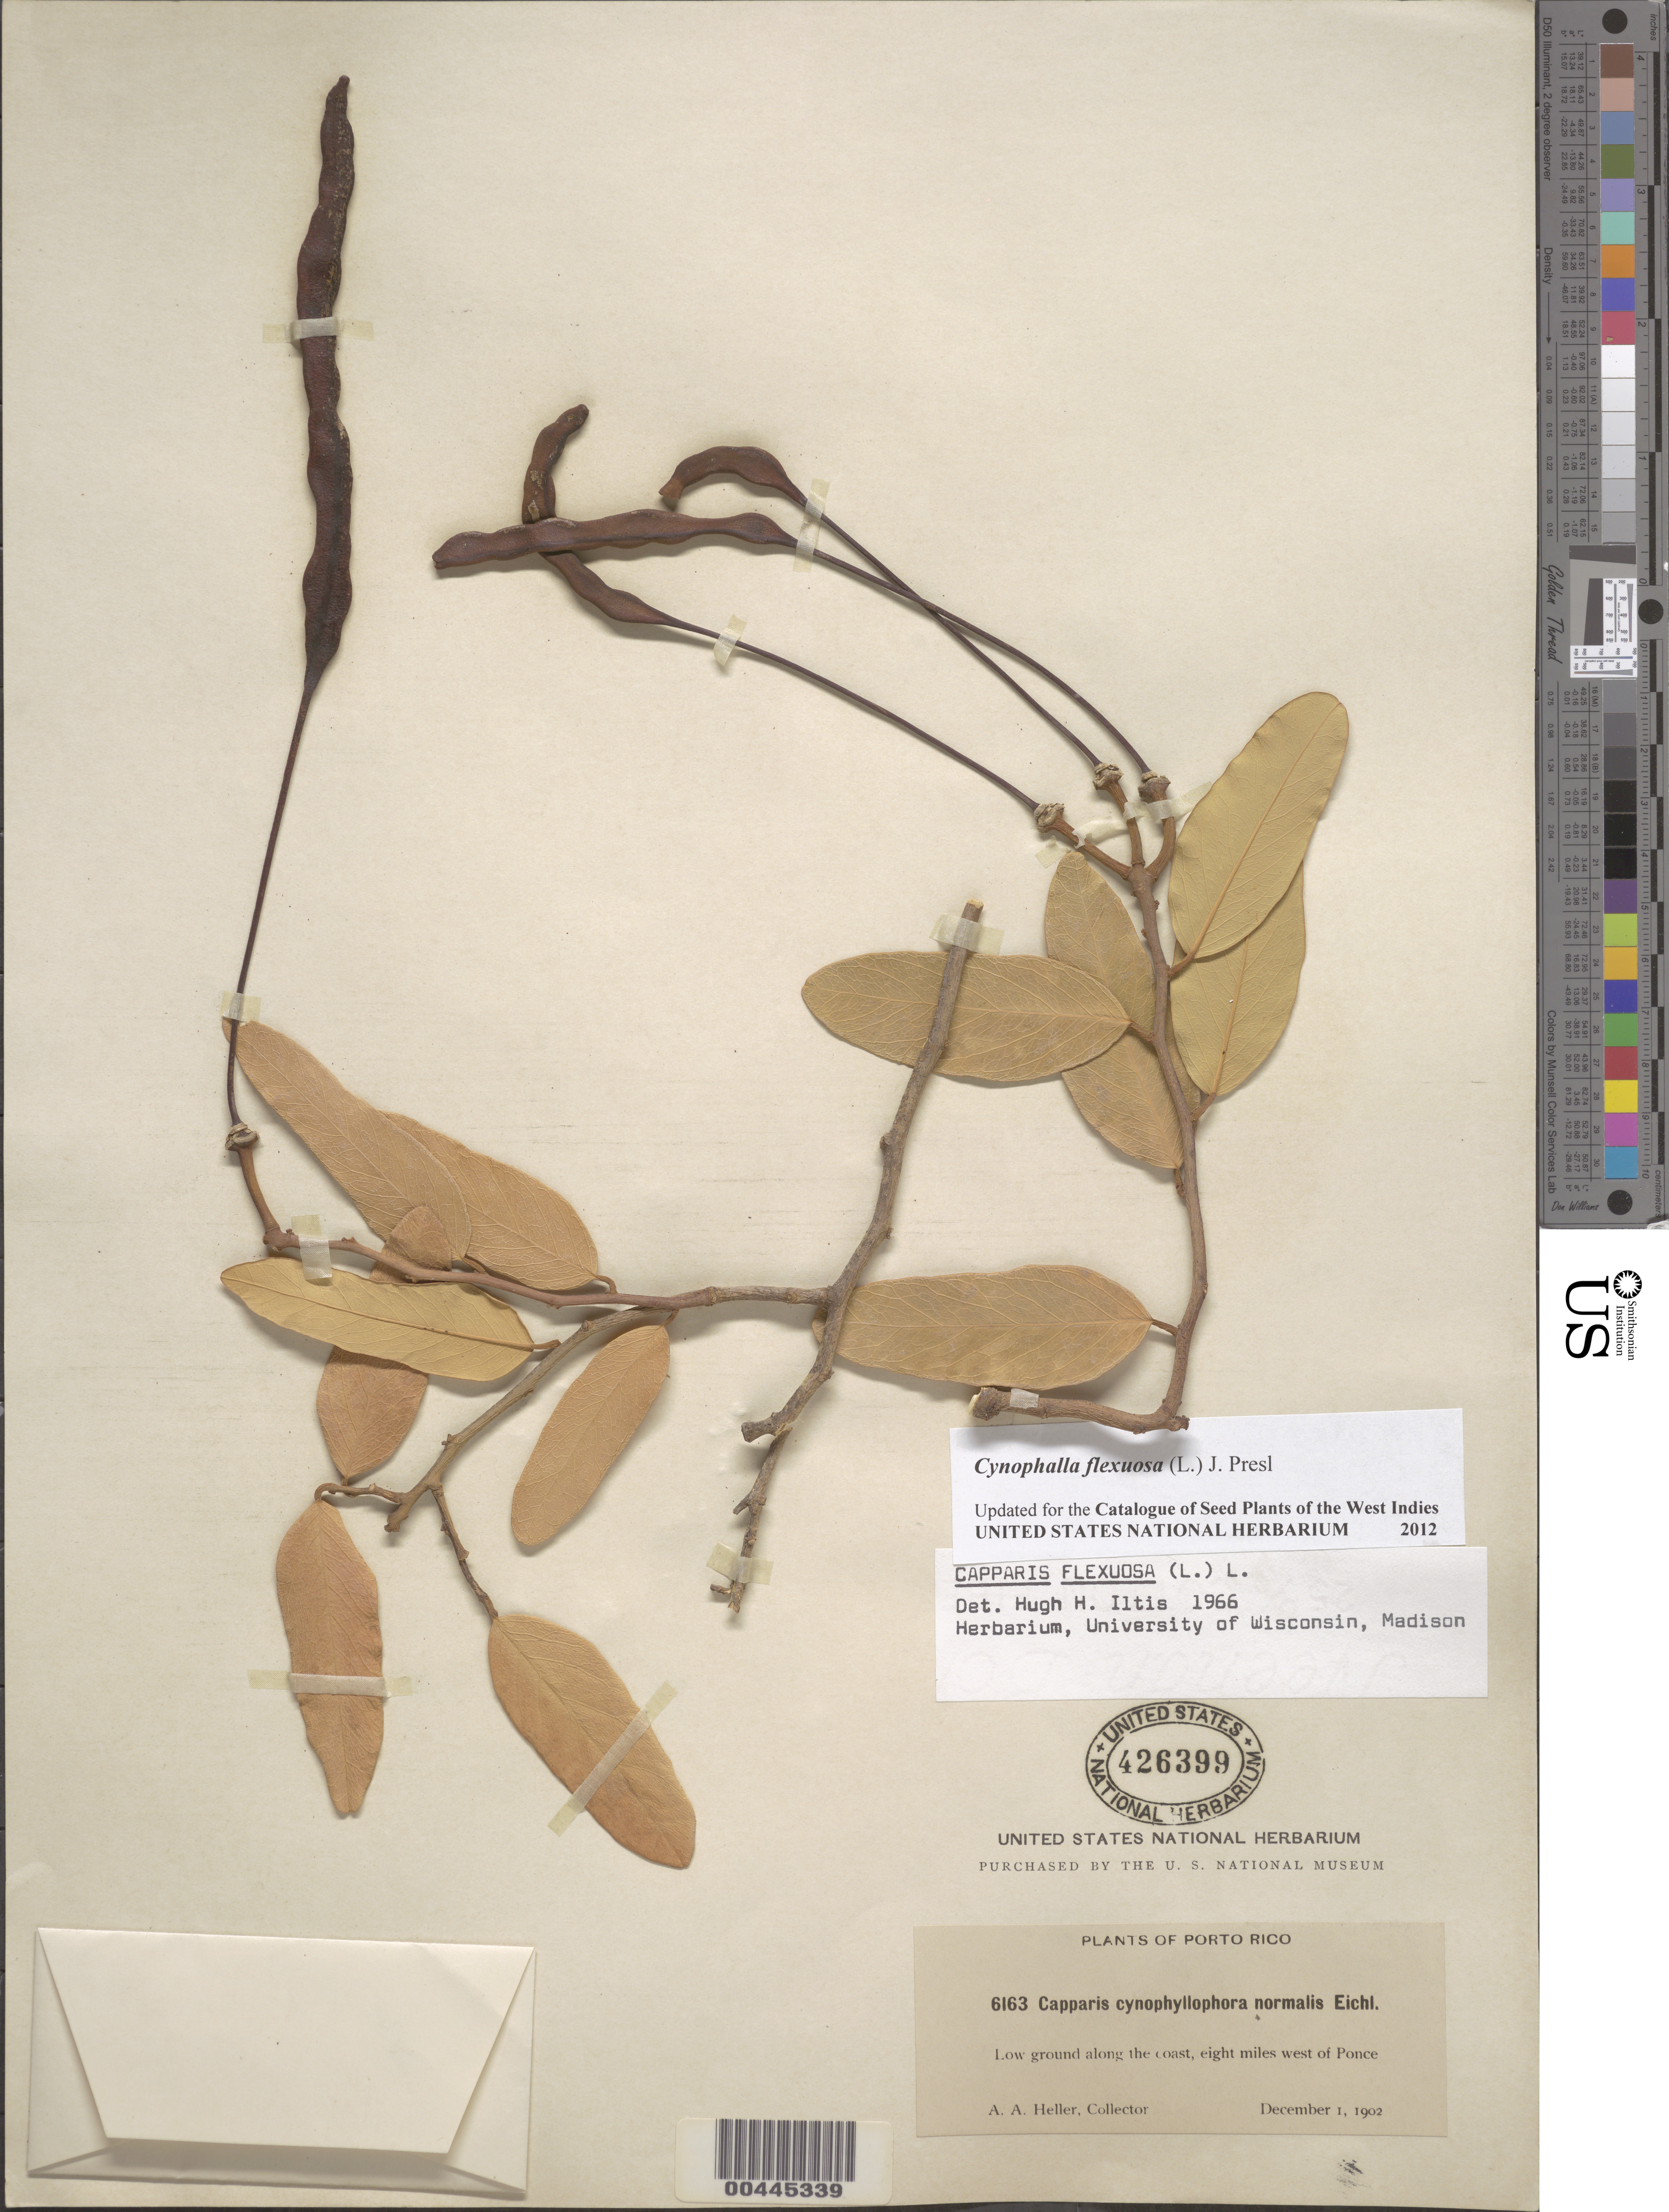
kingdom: Plantae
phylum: Tracheophyta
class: Magnoliopsida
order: Brassicales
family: Capparaceae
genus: Capparis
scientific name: Capparis flexuosa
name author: (L.) L.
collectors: -- Heller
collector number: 6163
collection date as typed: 01 Dec 1902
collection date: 1902-12-01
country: Puerto Rico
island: Greater Antilles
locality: Ponce (8 mi. W of); low ground along the coast.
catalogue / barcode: US 426399